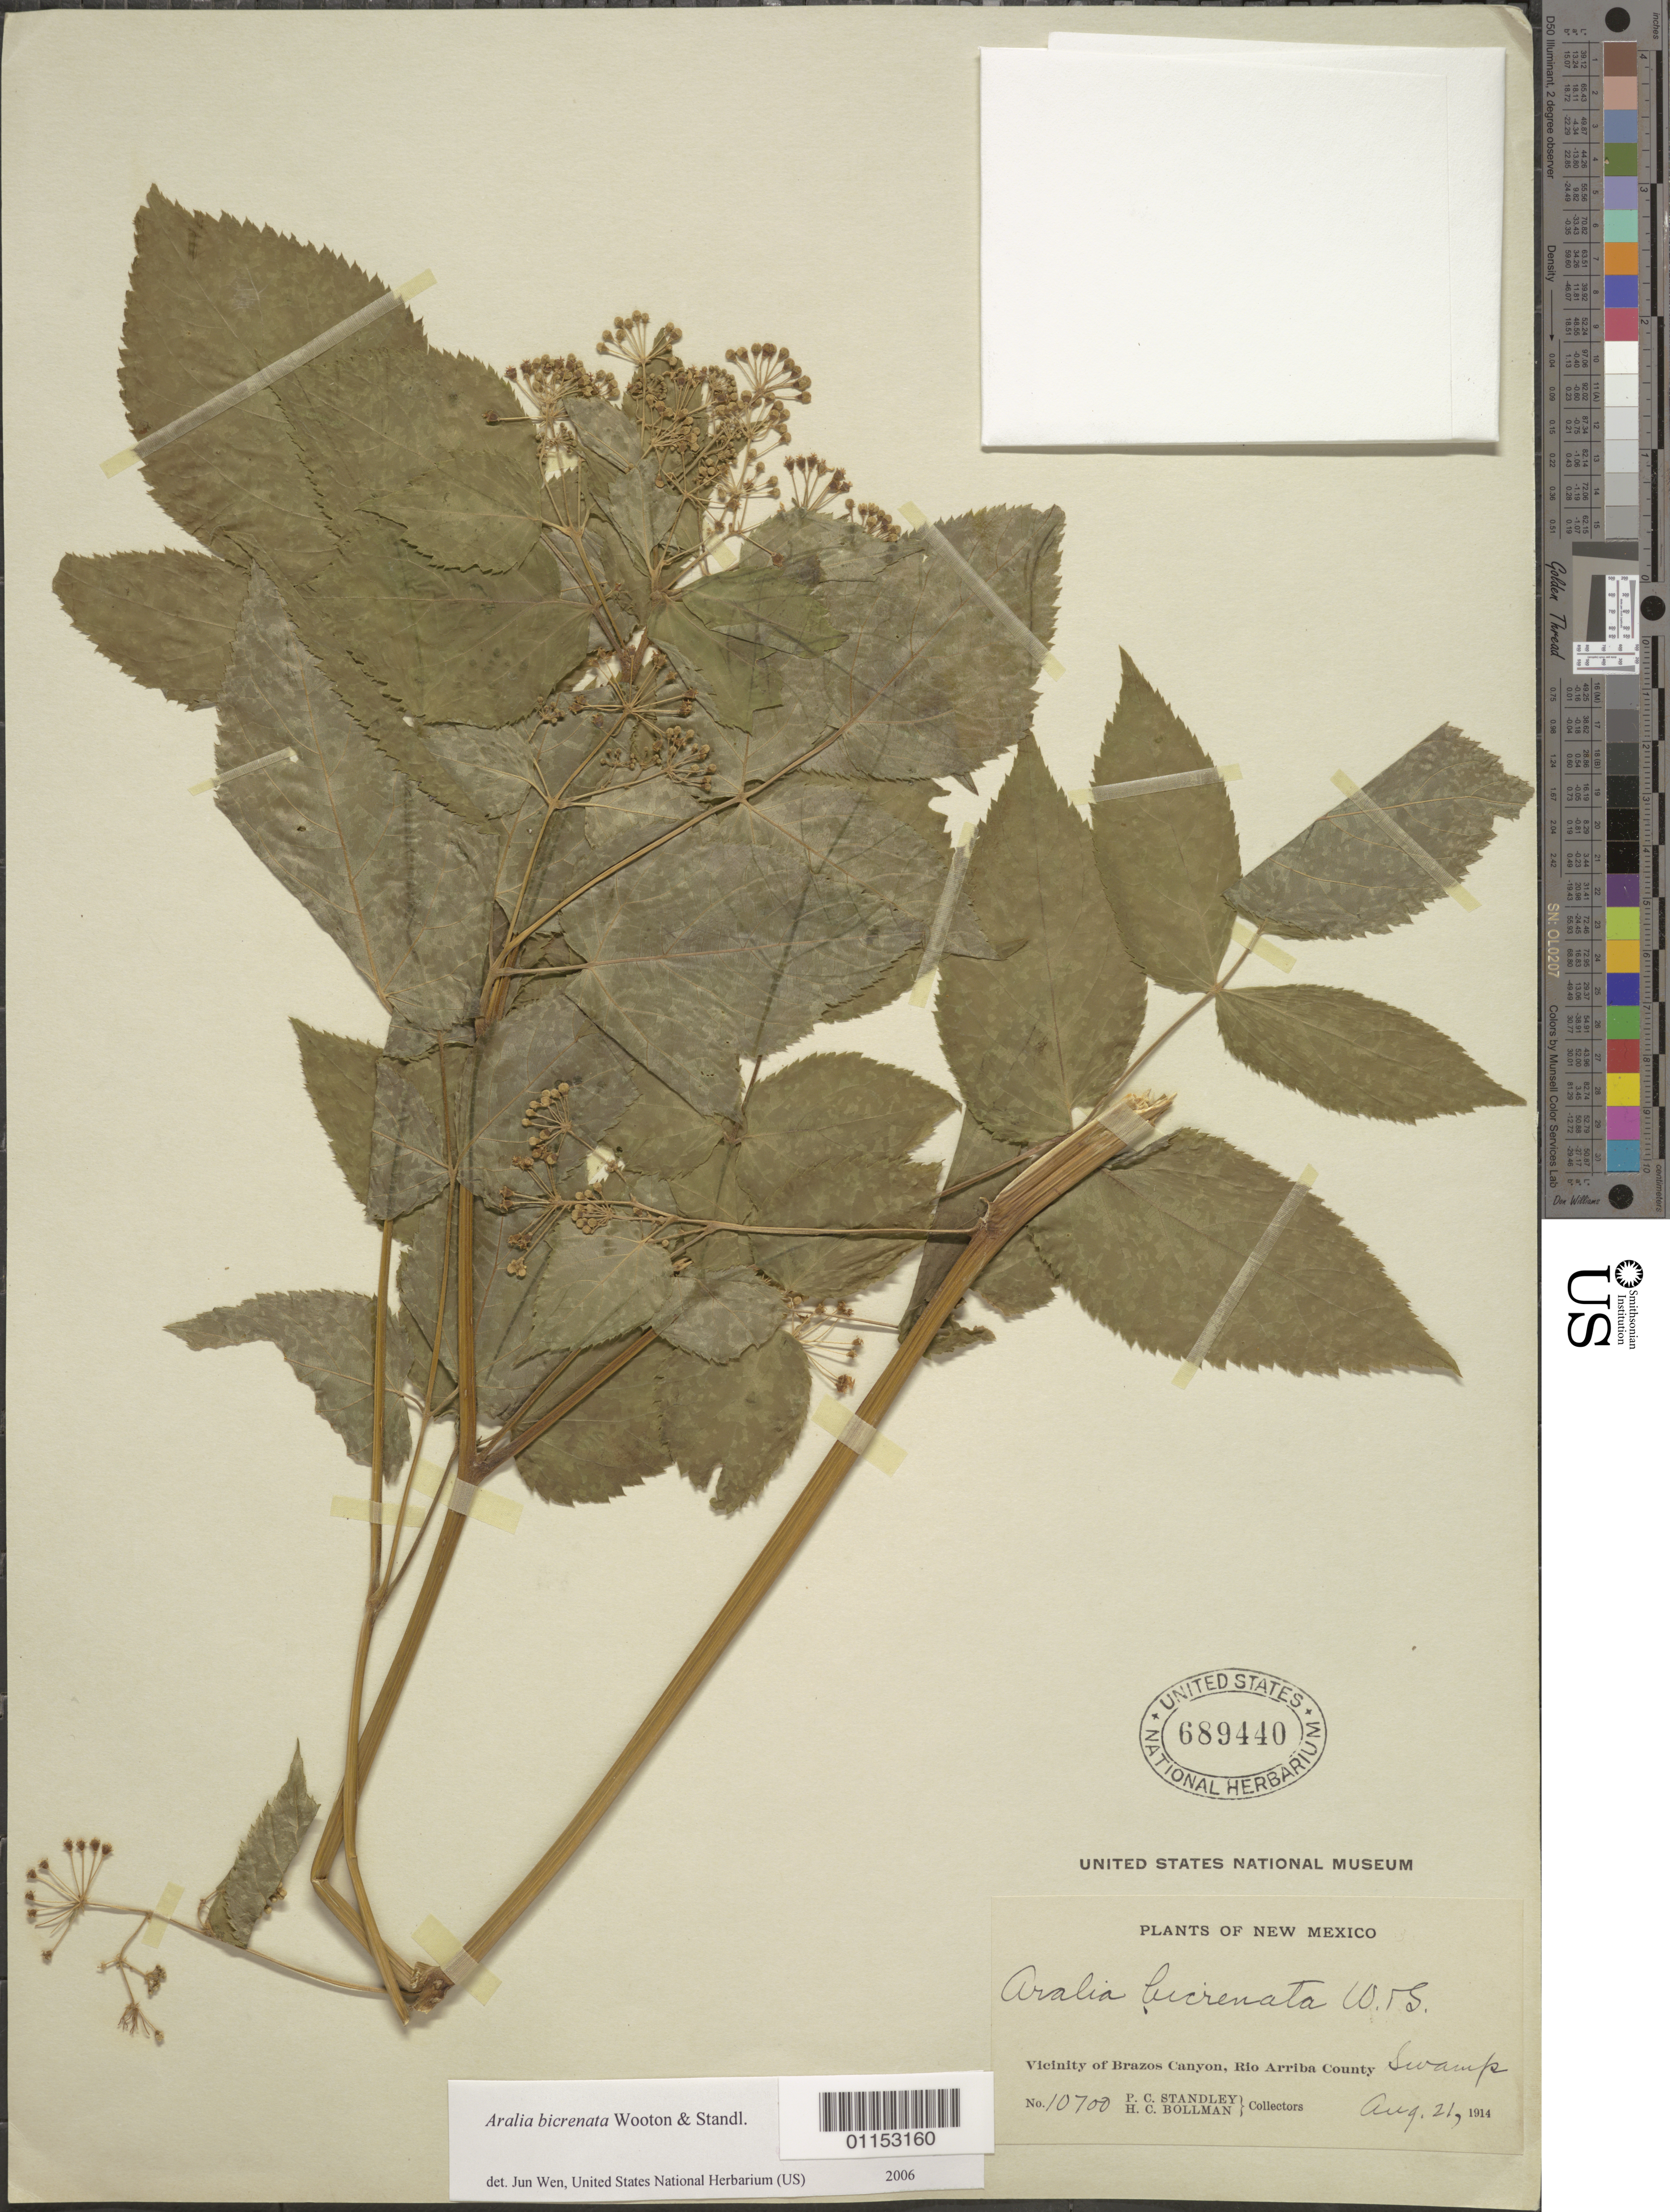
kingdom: Plantae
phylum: Tracheophyta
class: Magnoliopsida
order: Apiales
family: Araliaceae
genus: Aralia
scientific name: Aralia bicrenata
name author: Wooton & Standl.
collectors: P. C. Standley & H. C. Bollman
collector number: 10700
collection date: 1914-08-21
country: United States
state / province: New Mexico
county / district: Rio Arriba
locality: Vicinity of Brazos Canyon.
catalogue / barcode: US 689440